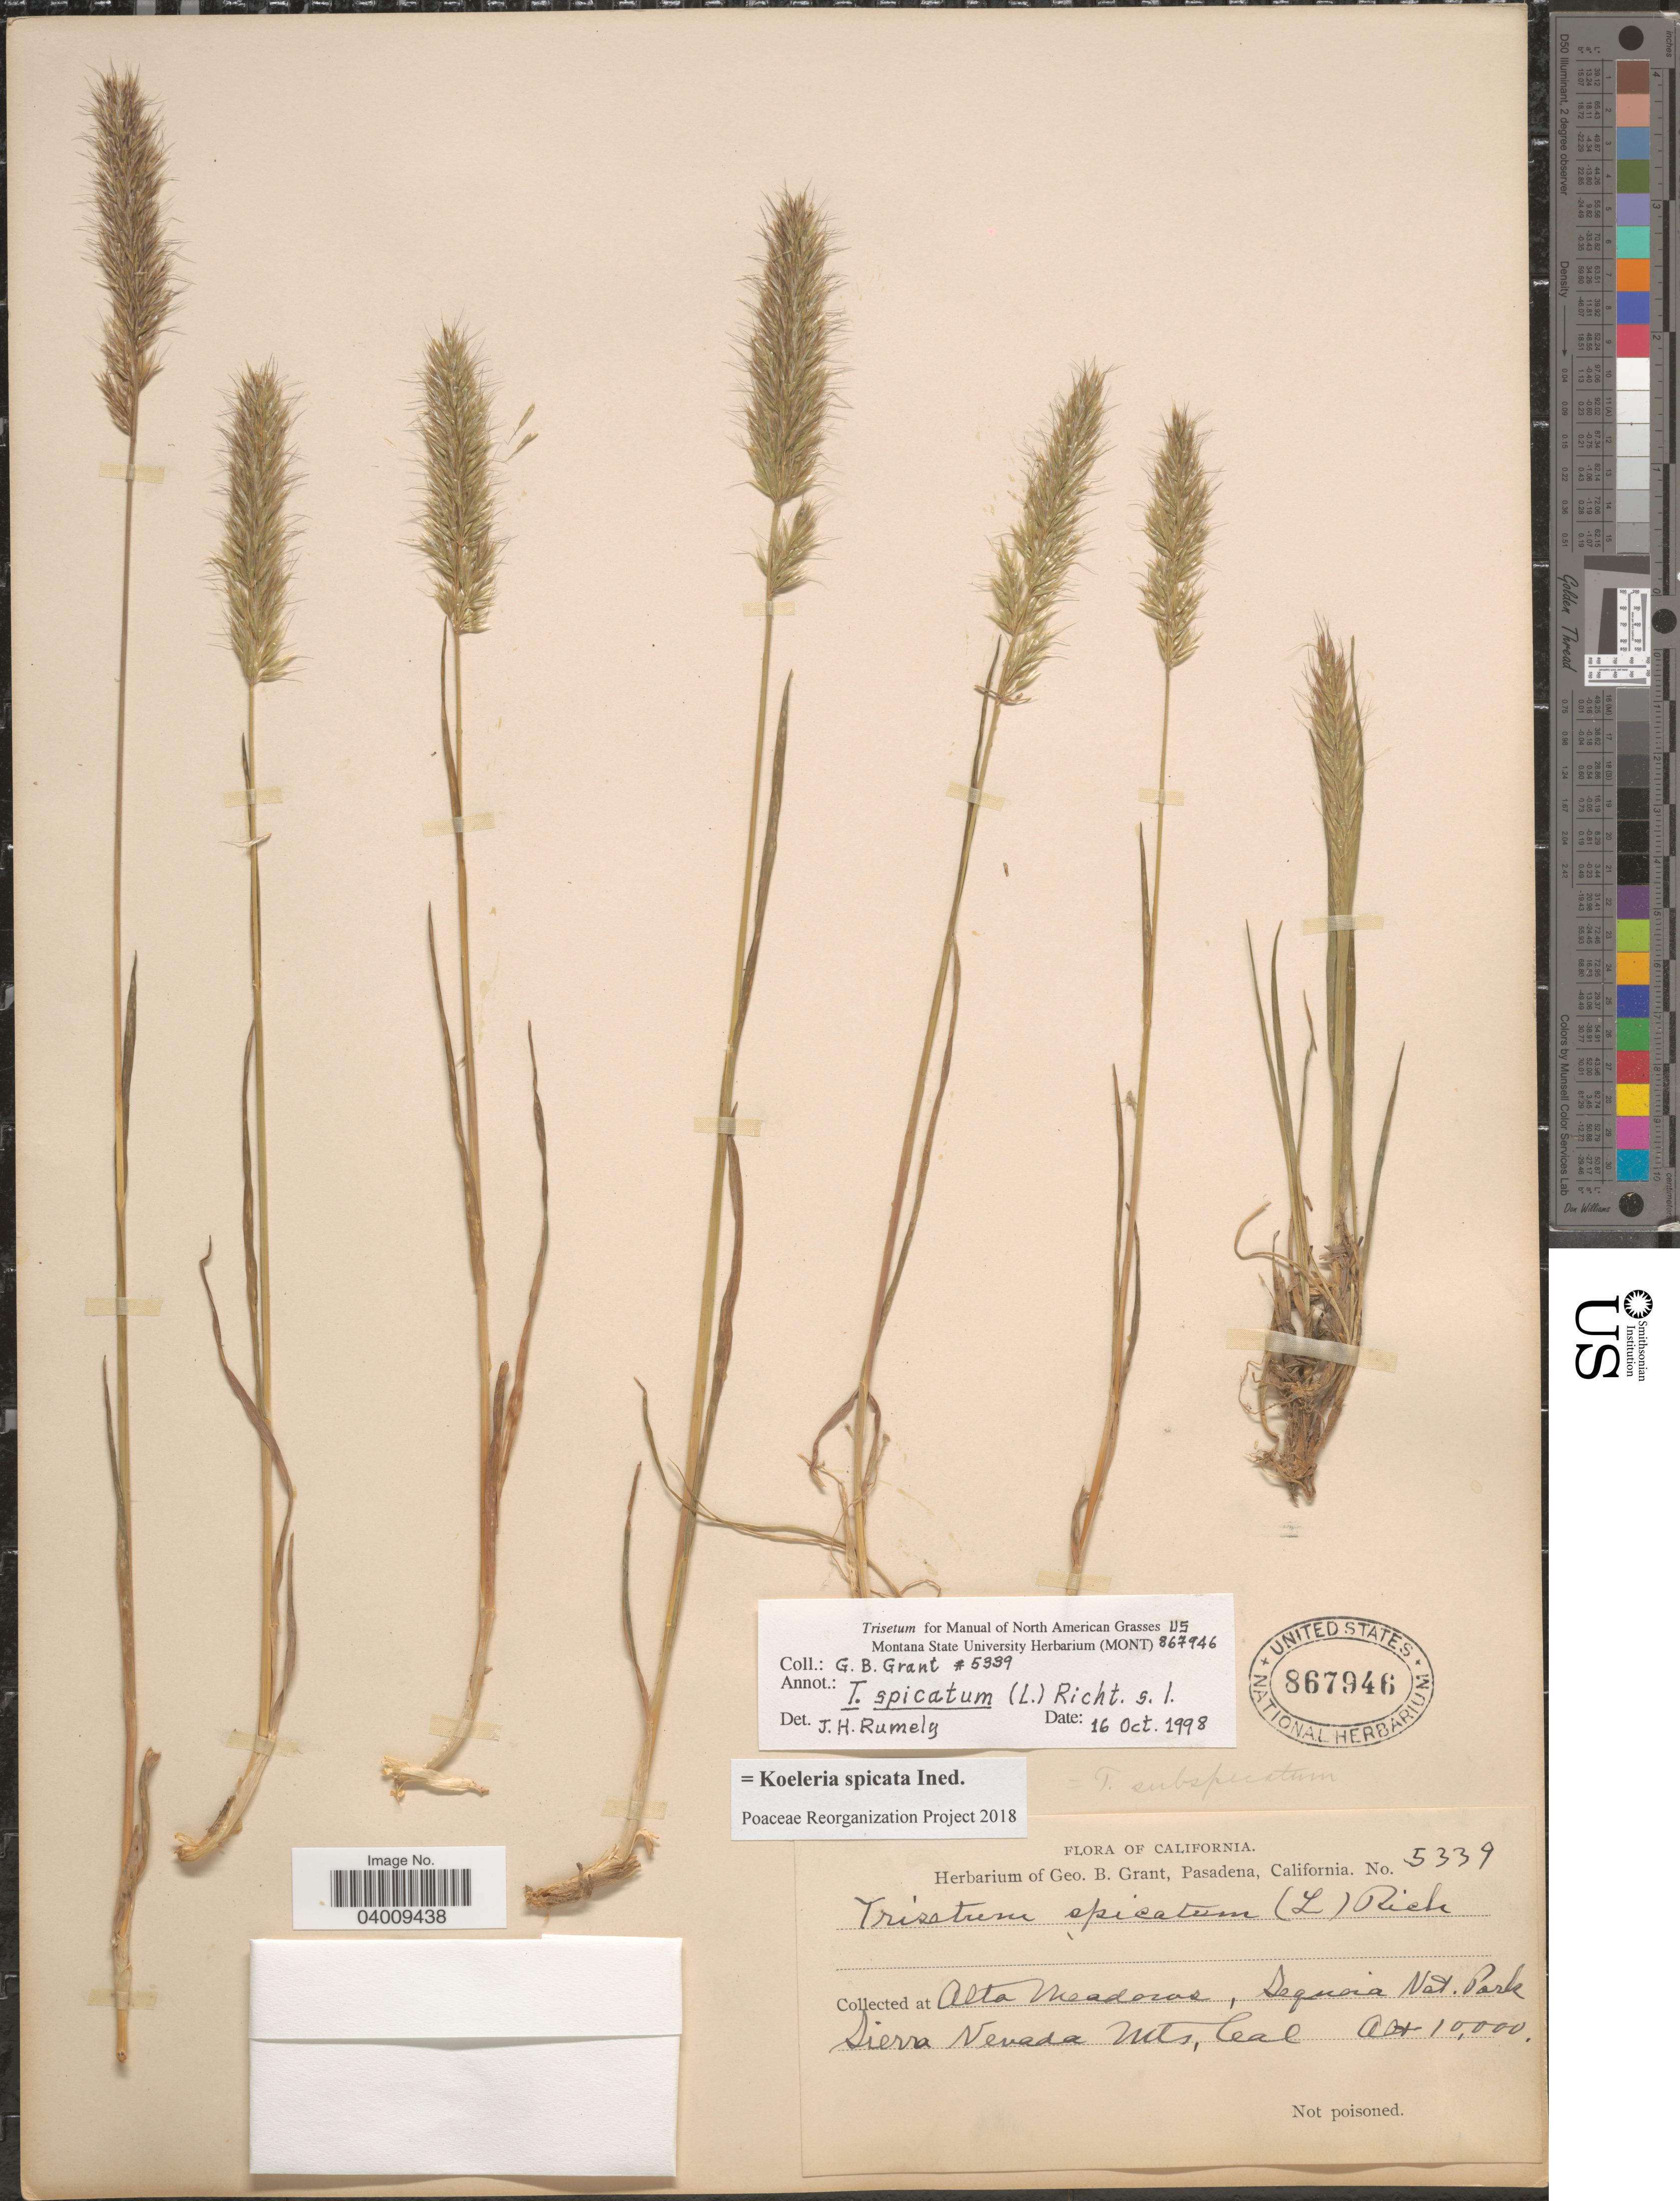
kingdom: Plantae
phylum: Tracheophyta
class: Liliopsida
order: Poales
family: Poaceae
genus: Koeleria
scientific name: Koeleria spicata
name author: (L.) Barberá et al.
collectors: ex herb. Geo. B. Grant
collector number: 5339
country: United States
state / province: California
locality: Alta Meadows, Sequoia Nat. Park. Sierra Nevada Mts.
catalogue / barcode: US 867946